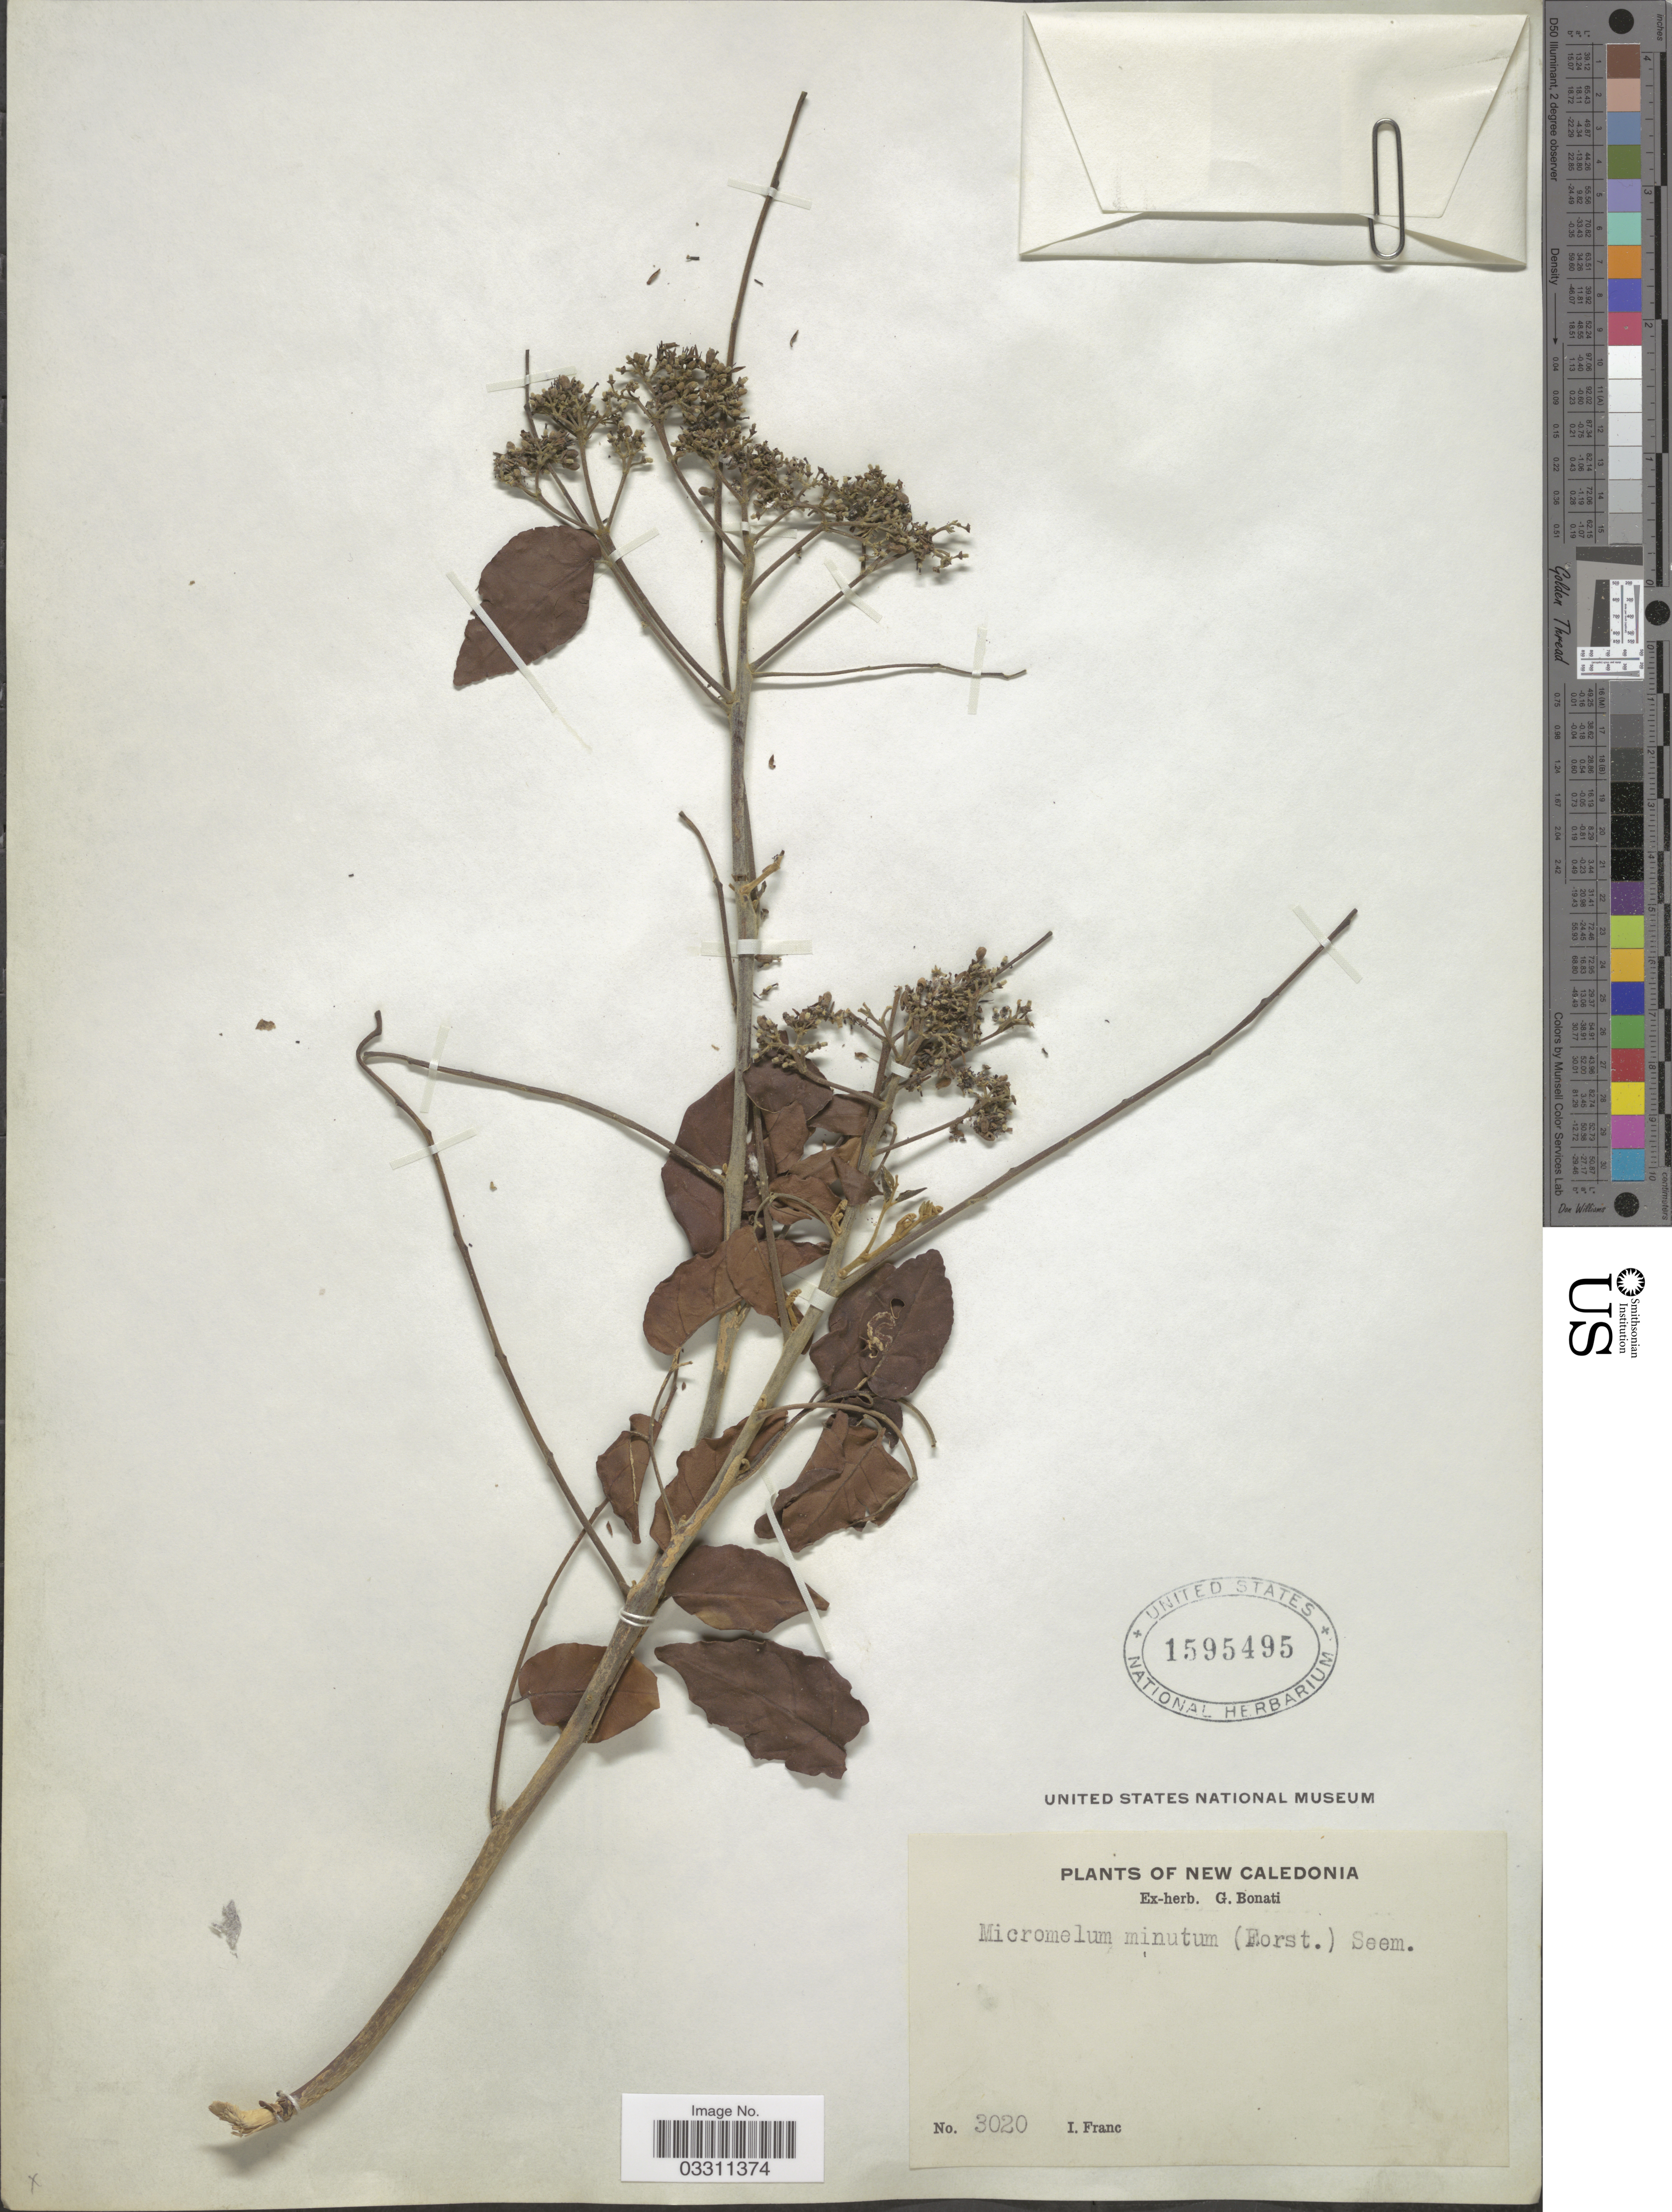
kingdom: Plantae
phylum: Tracheophyta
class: Magnoliopsida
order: Sapindales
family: Rutaceae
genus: Micromelum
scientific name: Micromelum minutum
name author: (G. Forst.) Wight & Arn.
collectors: I. Franc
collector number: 3020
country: New Caledonia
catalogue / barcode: US 1595495